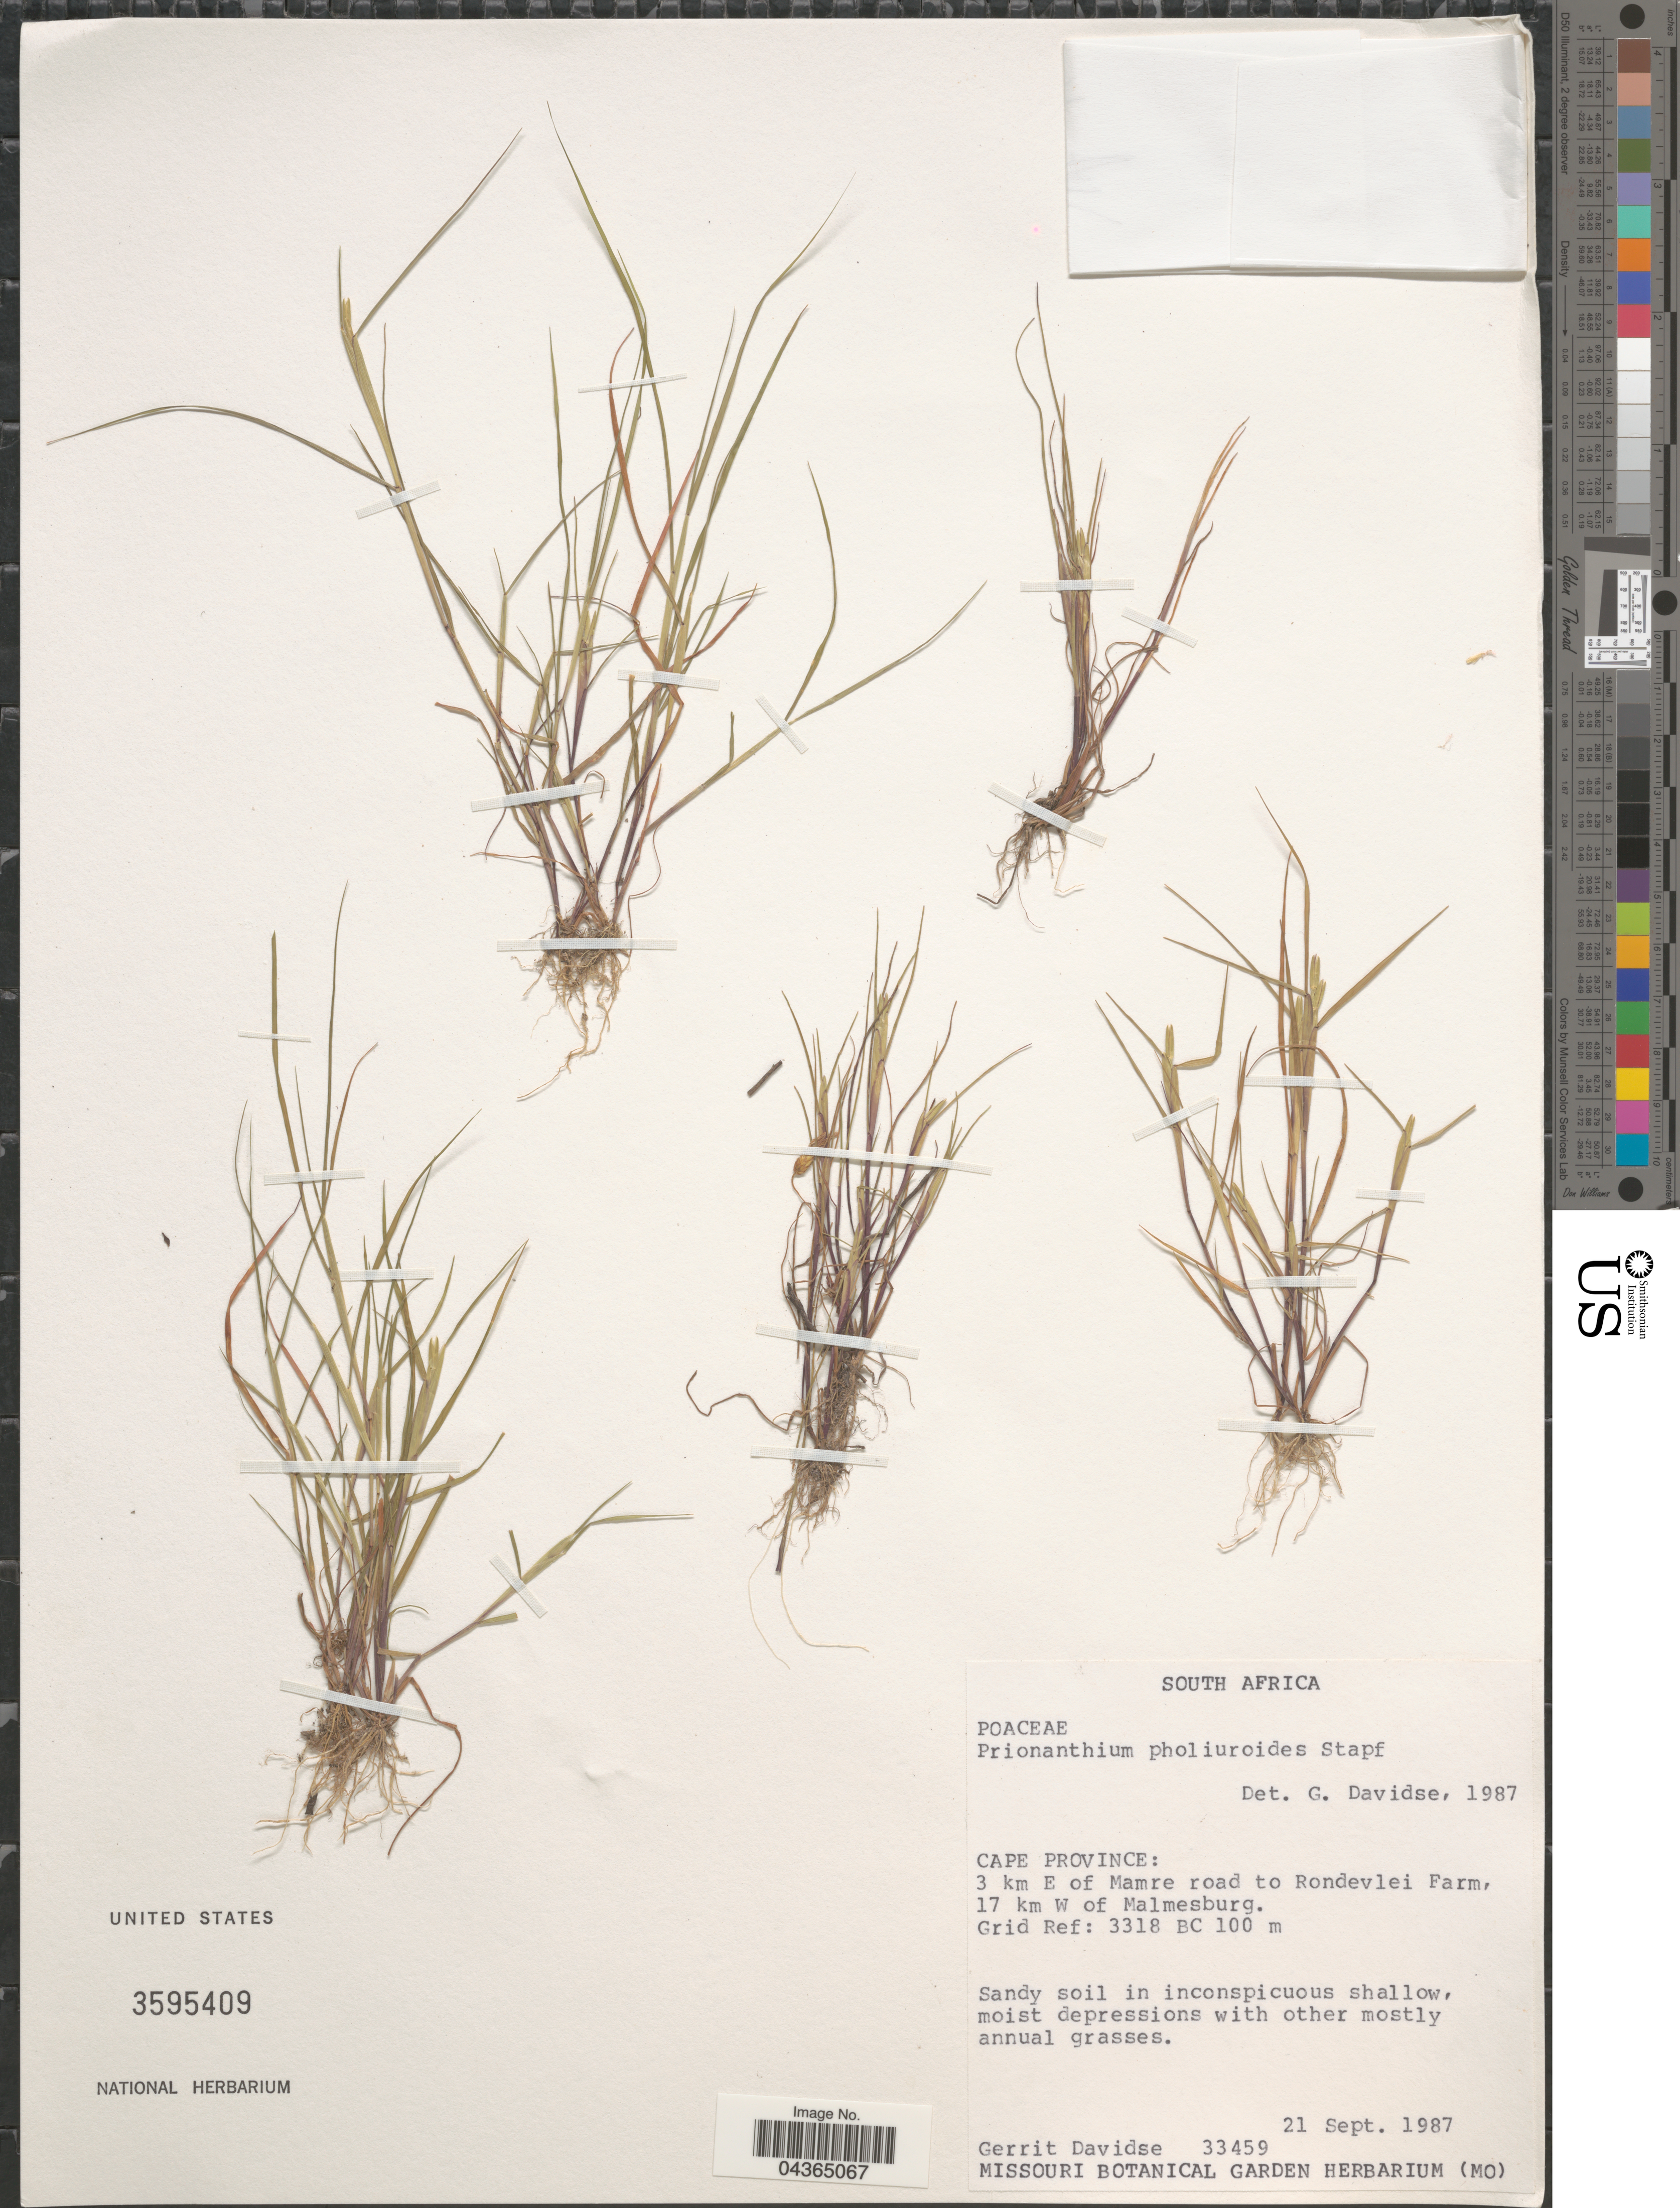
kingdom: Plantae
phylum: Tracheophyta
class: Liliopsida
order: Poales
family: Poaceae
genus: Pentameris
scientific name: Pentameris pholiuroides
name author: (Stapf) Galley & H.P. Linder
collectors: G. Davidse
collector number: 33459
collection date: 1987-09-21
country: South Africa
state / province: Western Cape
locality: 3 km E of Mamre road to Rondevlei Farm, 17 km W of Malmesburg. Grid Ref: 3318 BC.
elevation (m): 100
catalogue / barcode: US 3595409